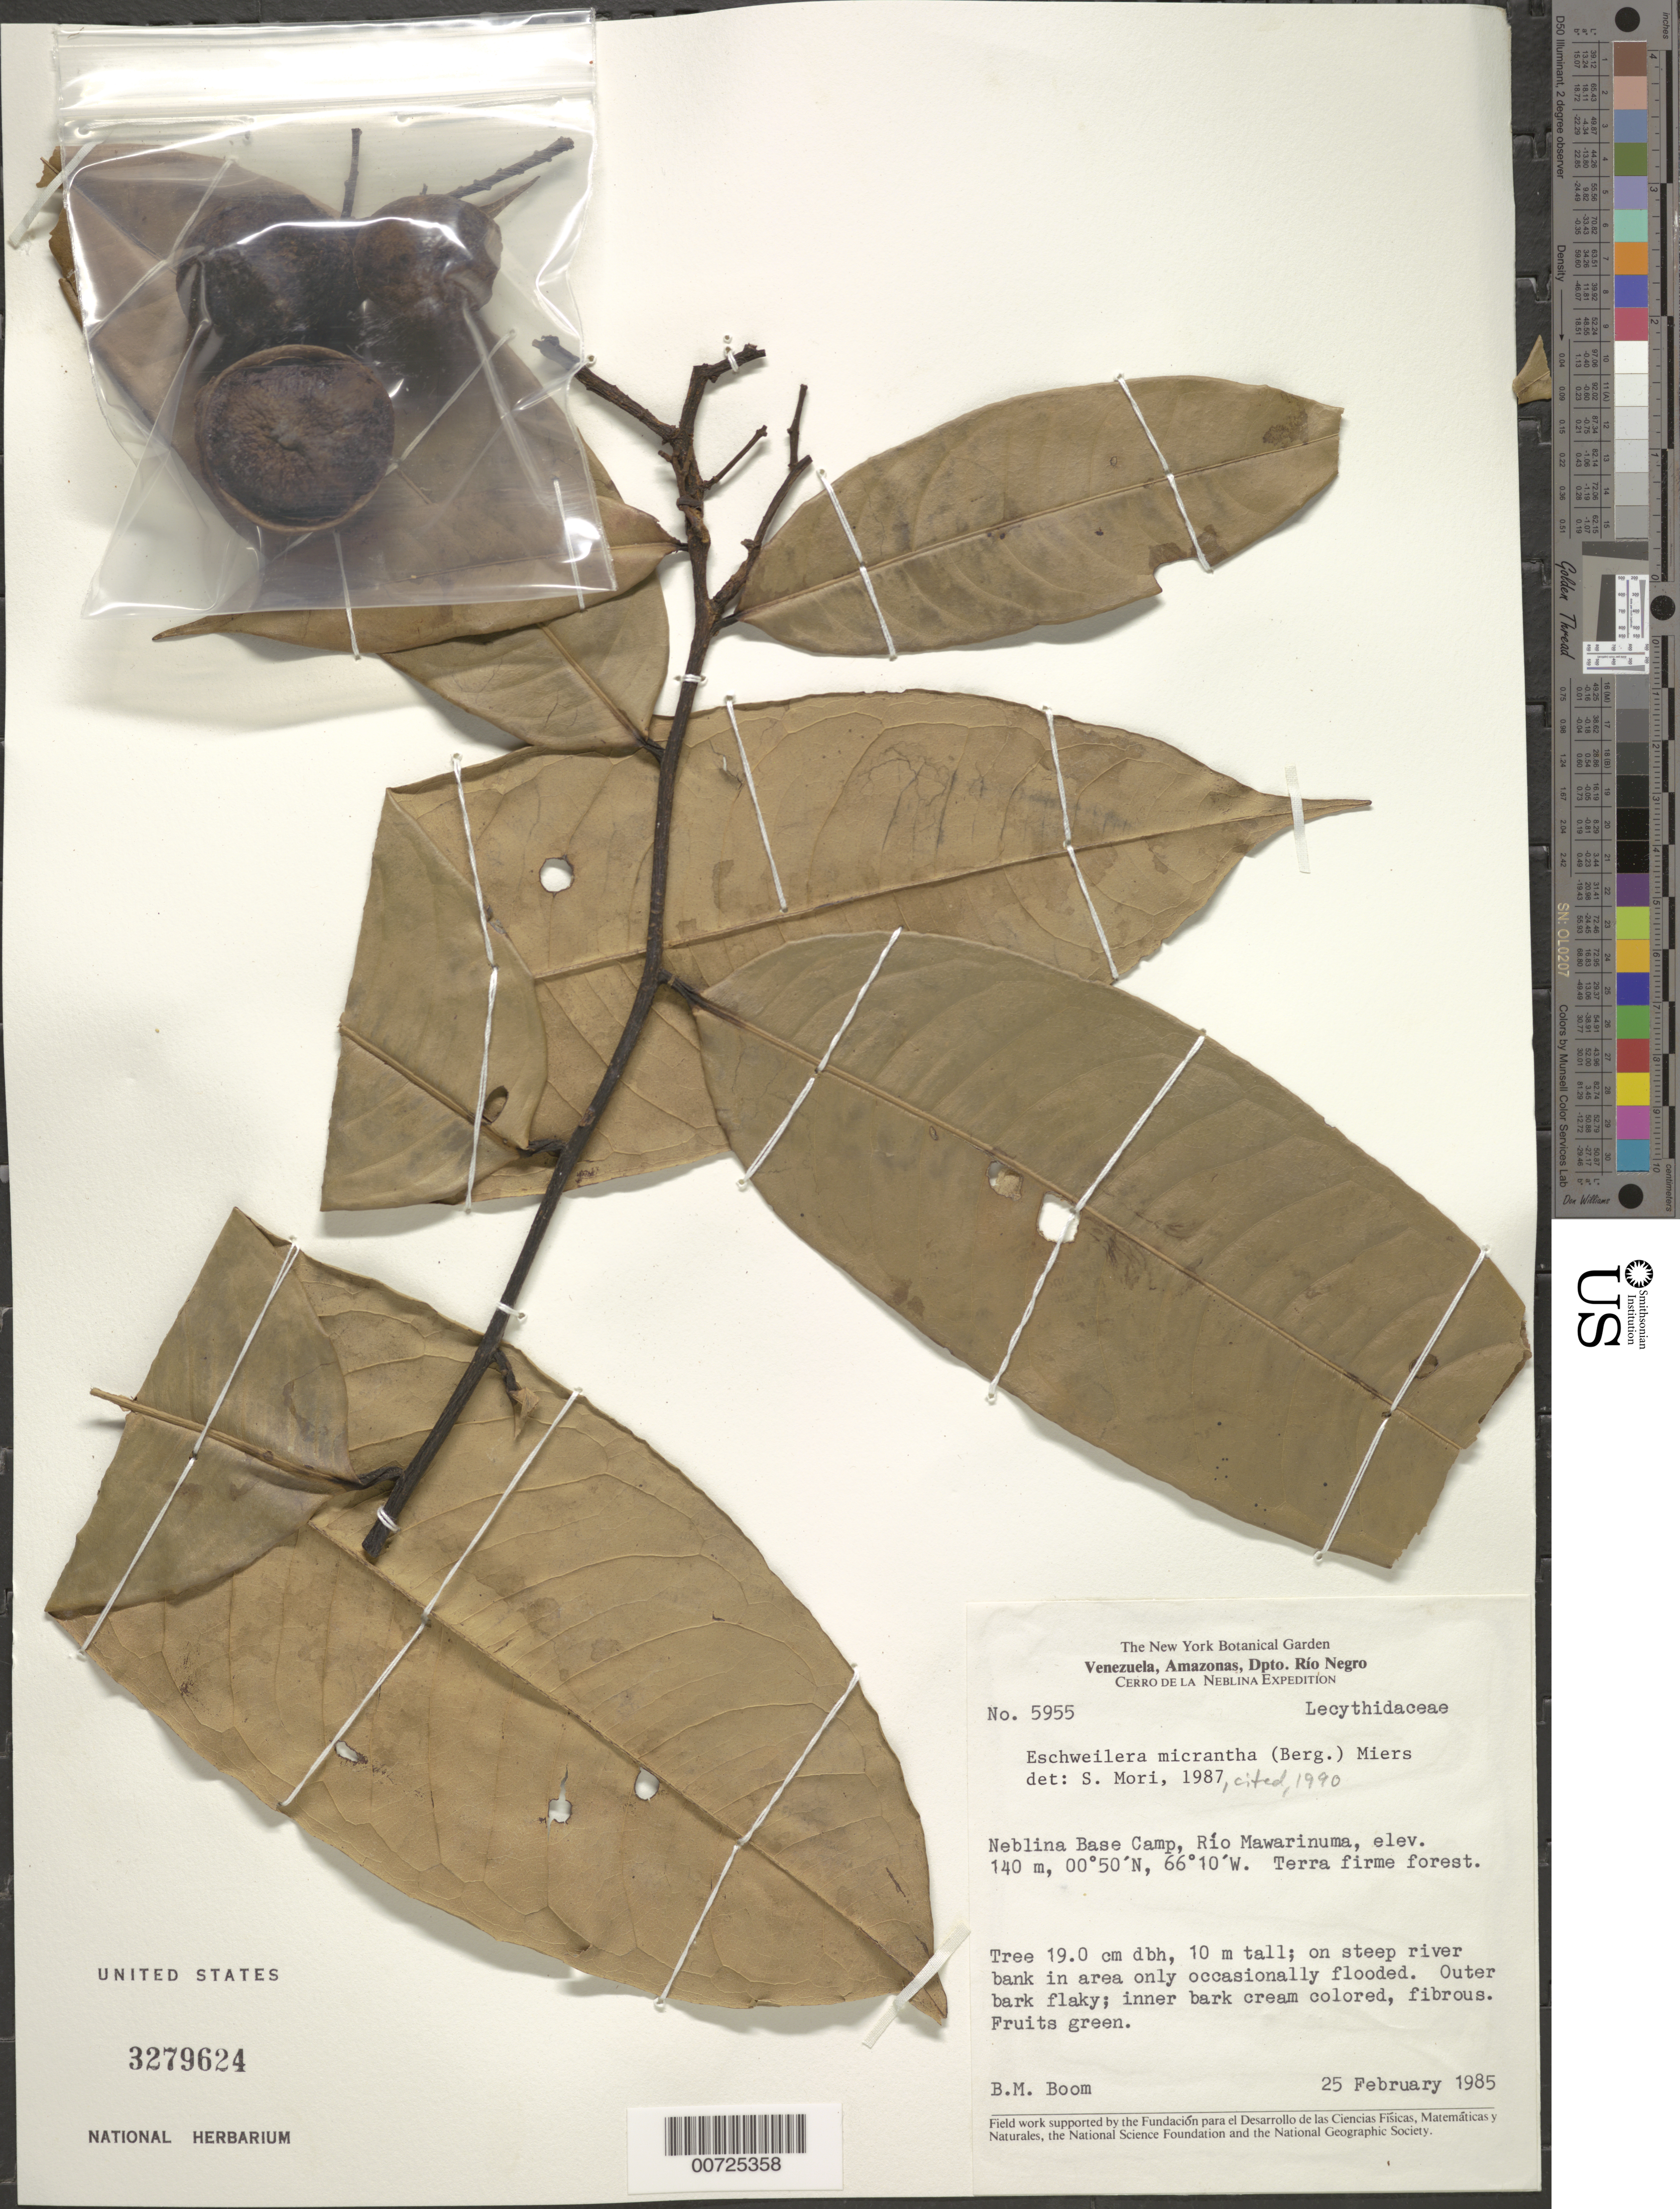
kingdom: Plantae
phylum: Tracheophyta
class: Magnoliopsida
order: Ericales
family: Lecythidaceae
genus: Eschweilera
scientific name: Eschweilera micrantha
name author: (O. Berg) Miers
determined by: Mori, Scott A.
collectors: B. M. Boom & A. L. Weitzman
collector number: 5955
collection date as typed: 25-Feb-85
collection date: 1985-02-25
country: Venezuela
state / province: Amazonas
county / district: Río Negro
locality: Cerro de la Neblina Base Camp, Río Mawarinuma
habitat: Steep riverbank in area only occasionally flooded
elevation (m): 140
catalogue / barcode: US 3279624